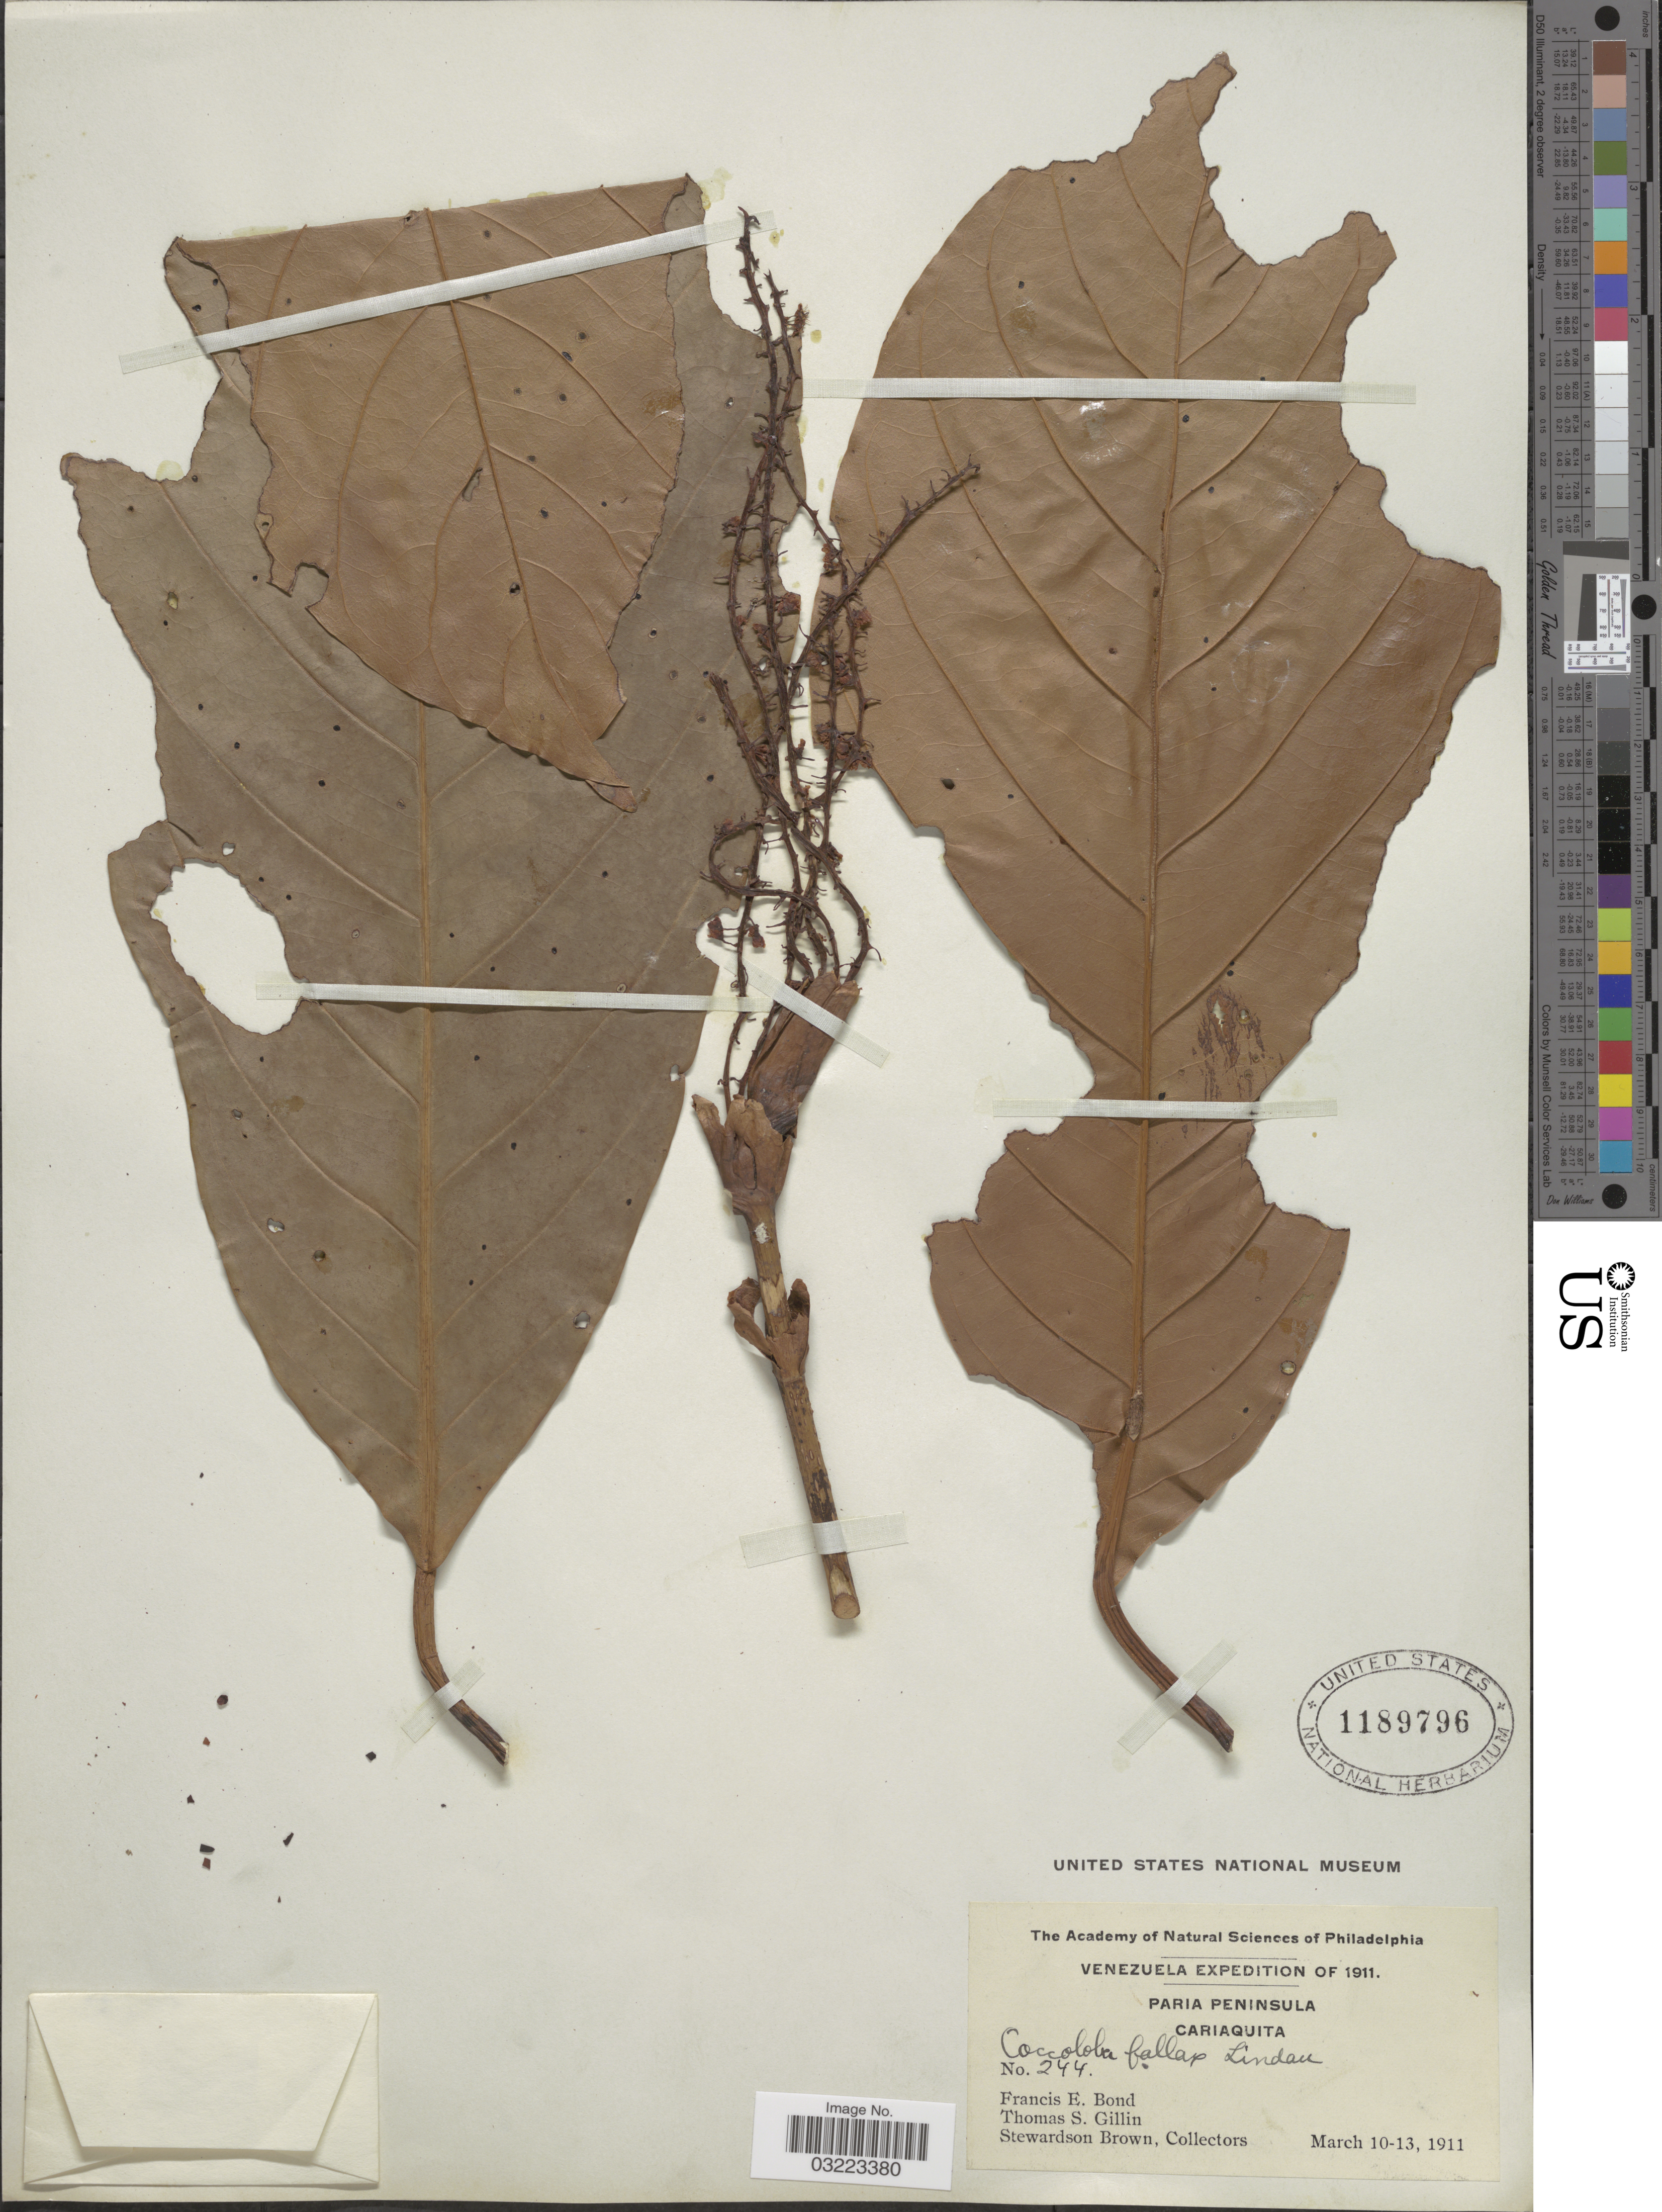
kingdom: Plantae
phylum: Tracheophyta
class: Magnoliopsida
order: Caryophyllales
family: Polygonaceae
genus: Coccoloba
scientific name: Coccoloba fallax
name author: Lindau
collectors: F. Bond, T. Gillin & S. Brown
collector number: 244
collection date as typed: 10-13 March 1911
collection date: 1911-03-10/1911-03-13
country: Venezuela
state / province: Sucre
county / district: Valdez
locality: Paria Peninsula, Cariaquito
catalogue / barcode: US 1189796